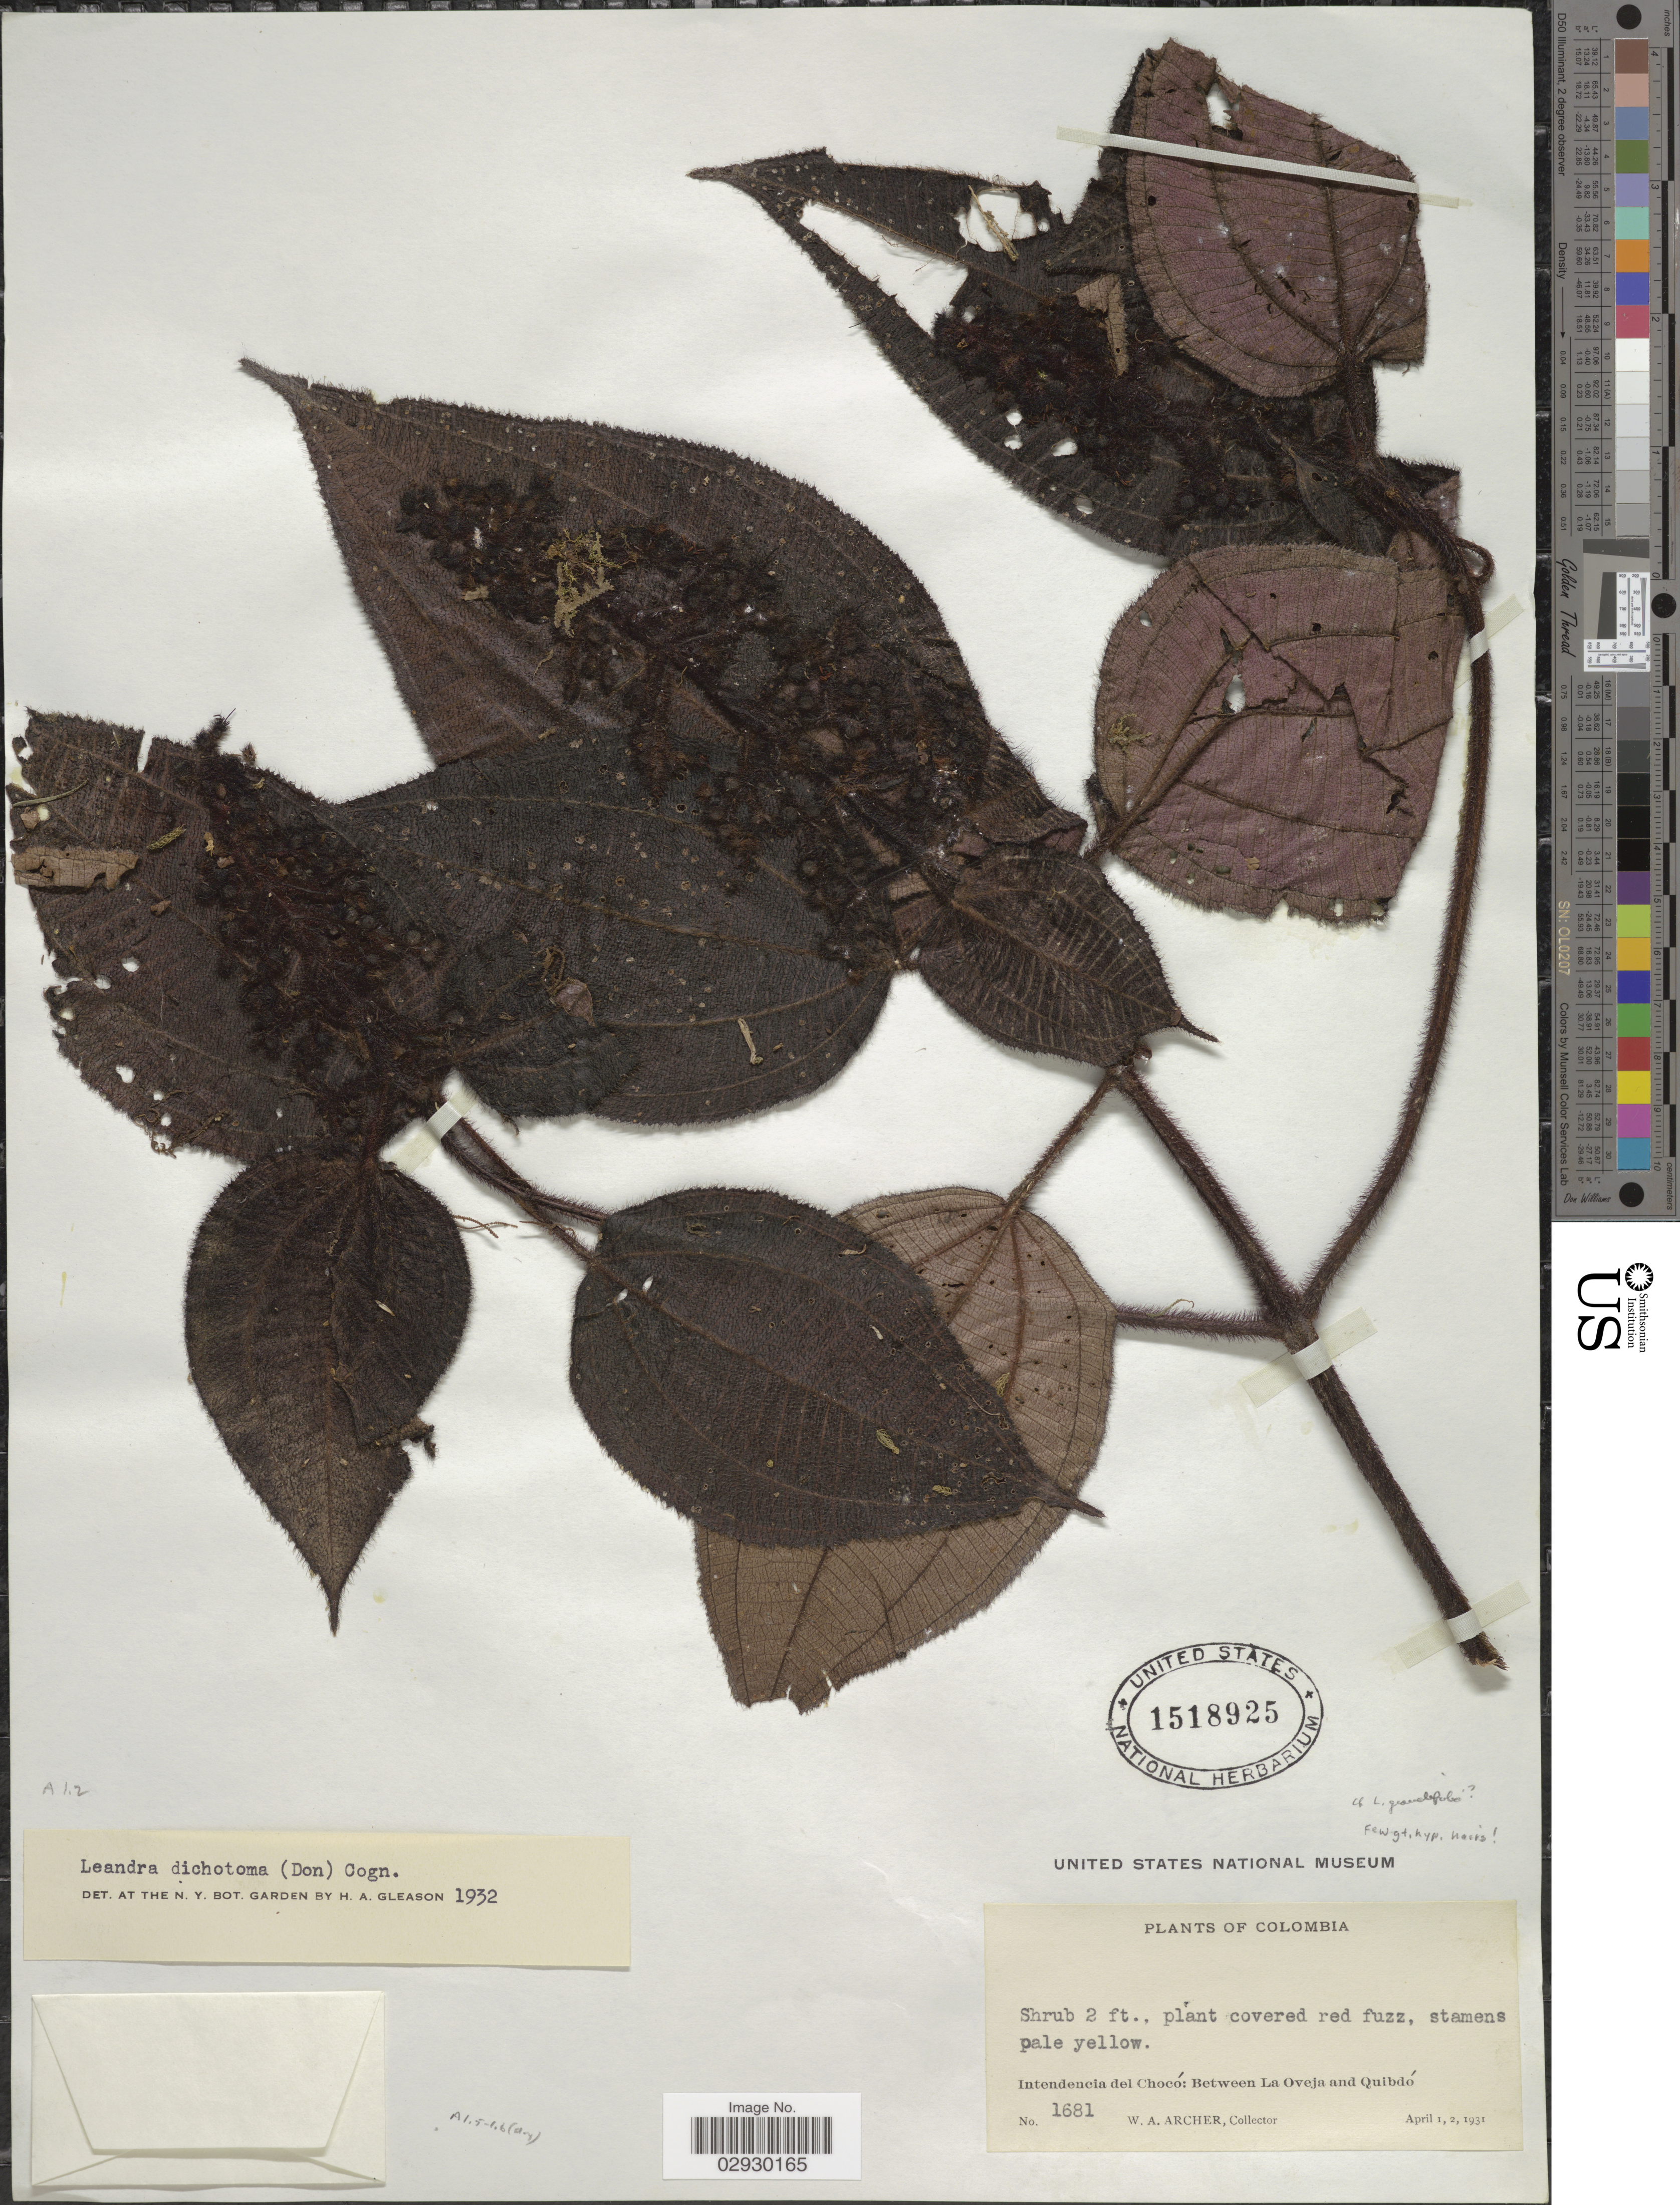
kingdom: Plantae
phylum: Tracheophyta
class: Magnoliopsida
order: Myrtales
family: Melastomataceae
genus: Leandra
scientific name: Leandra sp.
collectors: W. Archer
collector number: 1681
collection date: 1931-04-01/1931-04-02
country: Colombia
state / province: Chocó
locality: Intendencia del Chocó: Between La Oveja and Quibdó.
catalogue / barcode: US 1518925